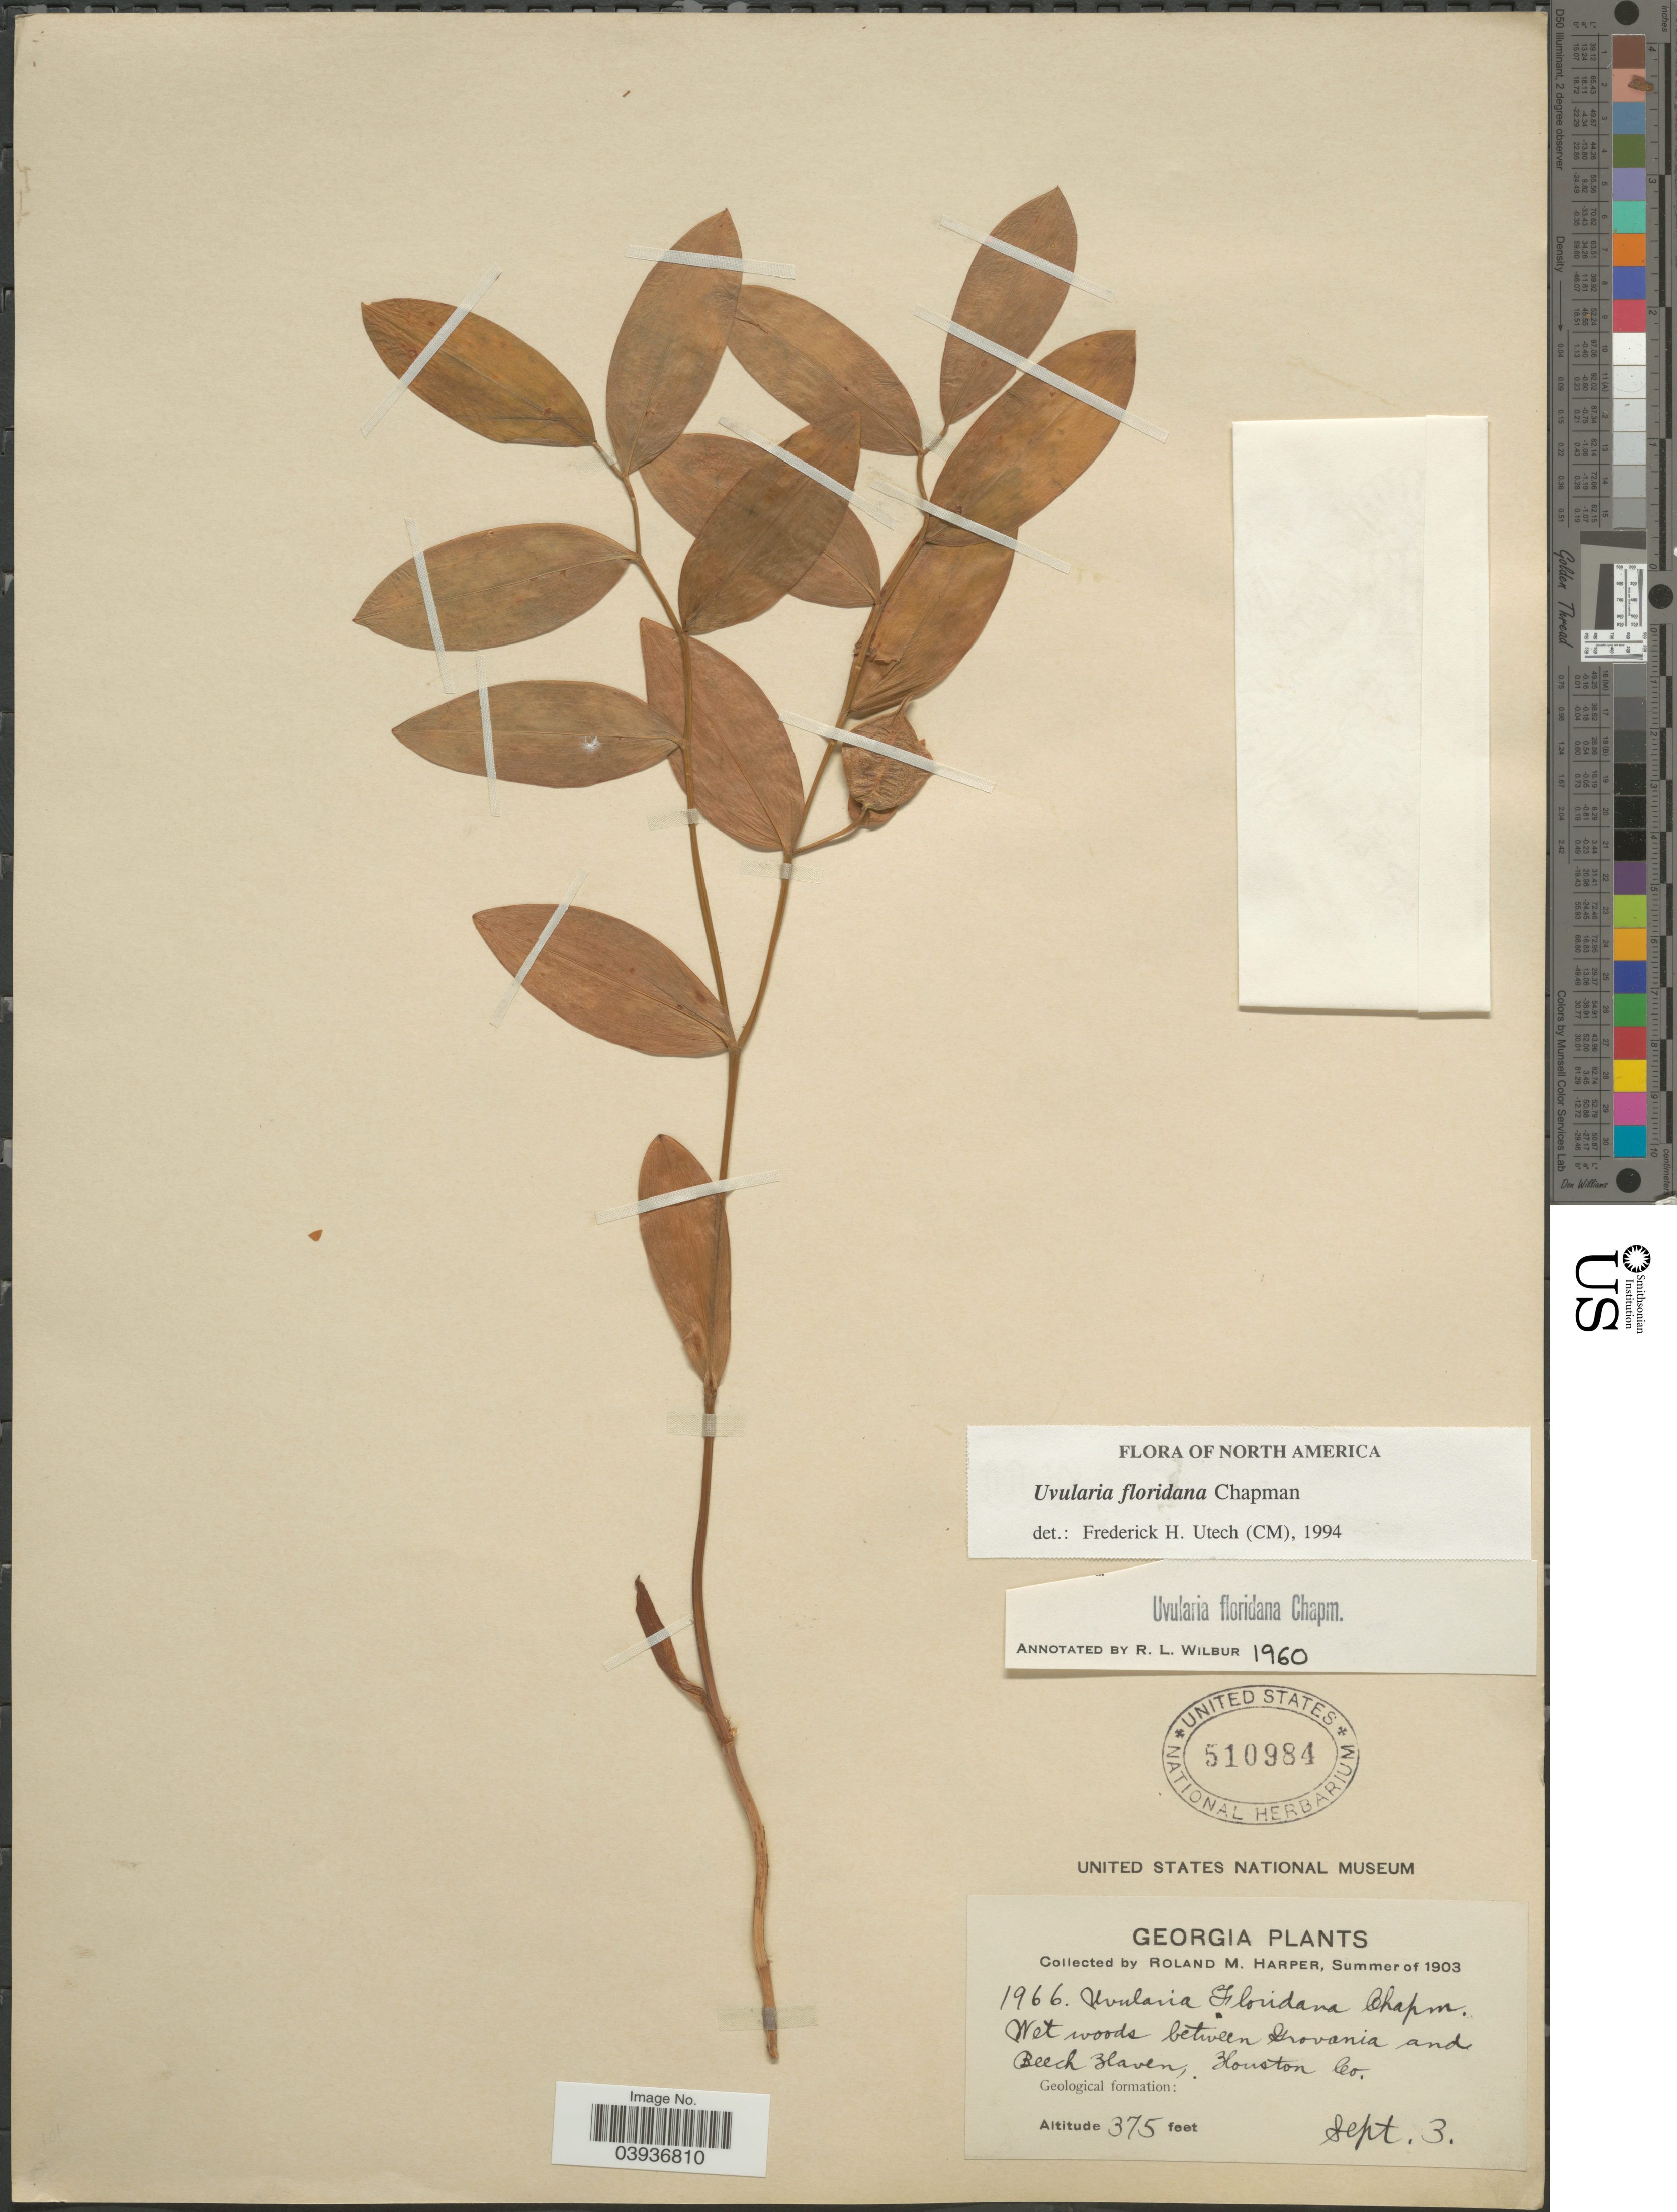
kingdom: Plantae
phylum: Tracheophyta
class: Liliopsida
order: Liliales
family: Colchicaceae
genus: Uvularia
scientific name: Uvularia floridana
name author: Chapm.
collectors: R. M. Harper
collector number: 1966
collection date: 1903-09-03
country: United States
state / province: Georgia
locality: Wet woods between Grovania and Beech Haven. Houston Co.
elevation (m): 114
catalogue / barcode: US 510984